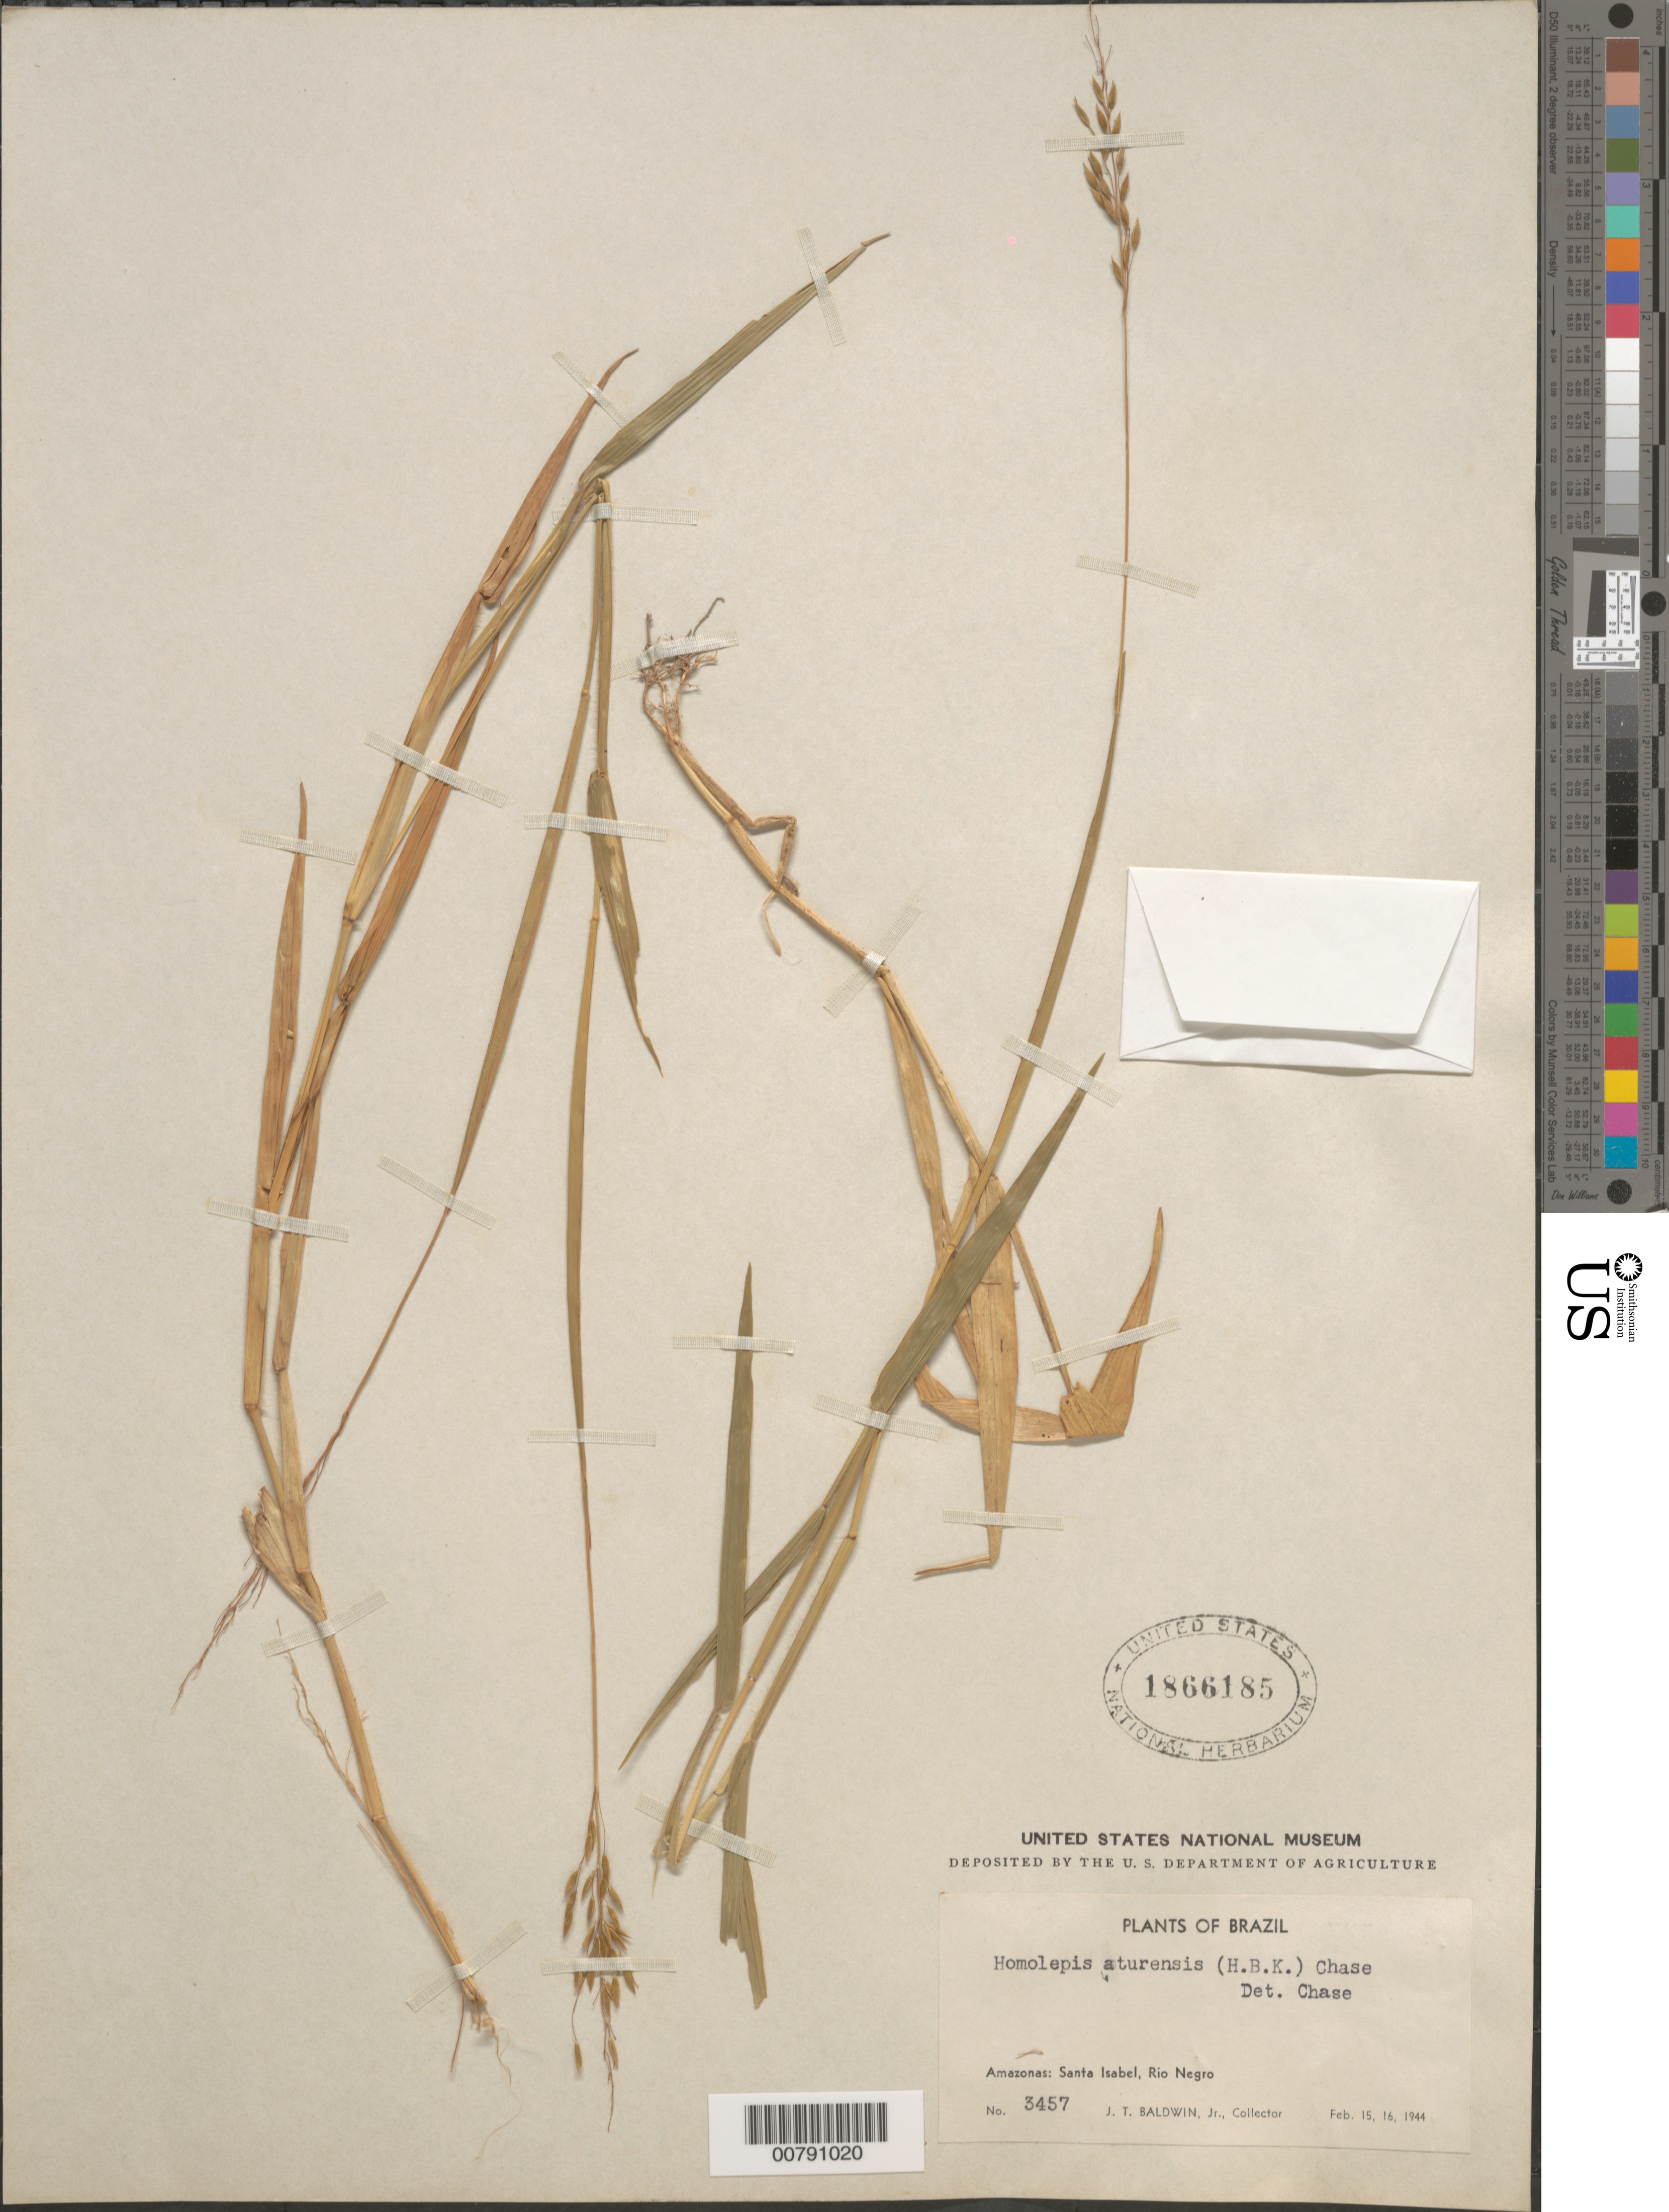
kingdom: Plantae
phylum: Tracheophyta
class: Liliopsida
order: Poales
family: Poaceae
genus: Homolepis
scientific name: Homolepis aturensis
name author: (Kunth) Chase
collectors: J. T. Baldwin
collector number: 3457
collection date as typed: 15-Feb-44 to 16-Feb-44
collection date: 1944-02-15/1944-02-16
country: Venezuela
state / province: Amazonas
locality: Río Negro, Santa Isabel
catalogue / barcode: US 1866185